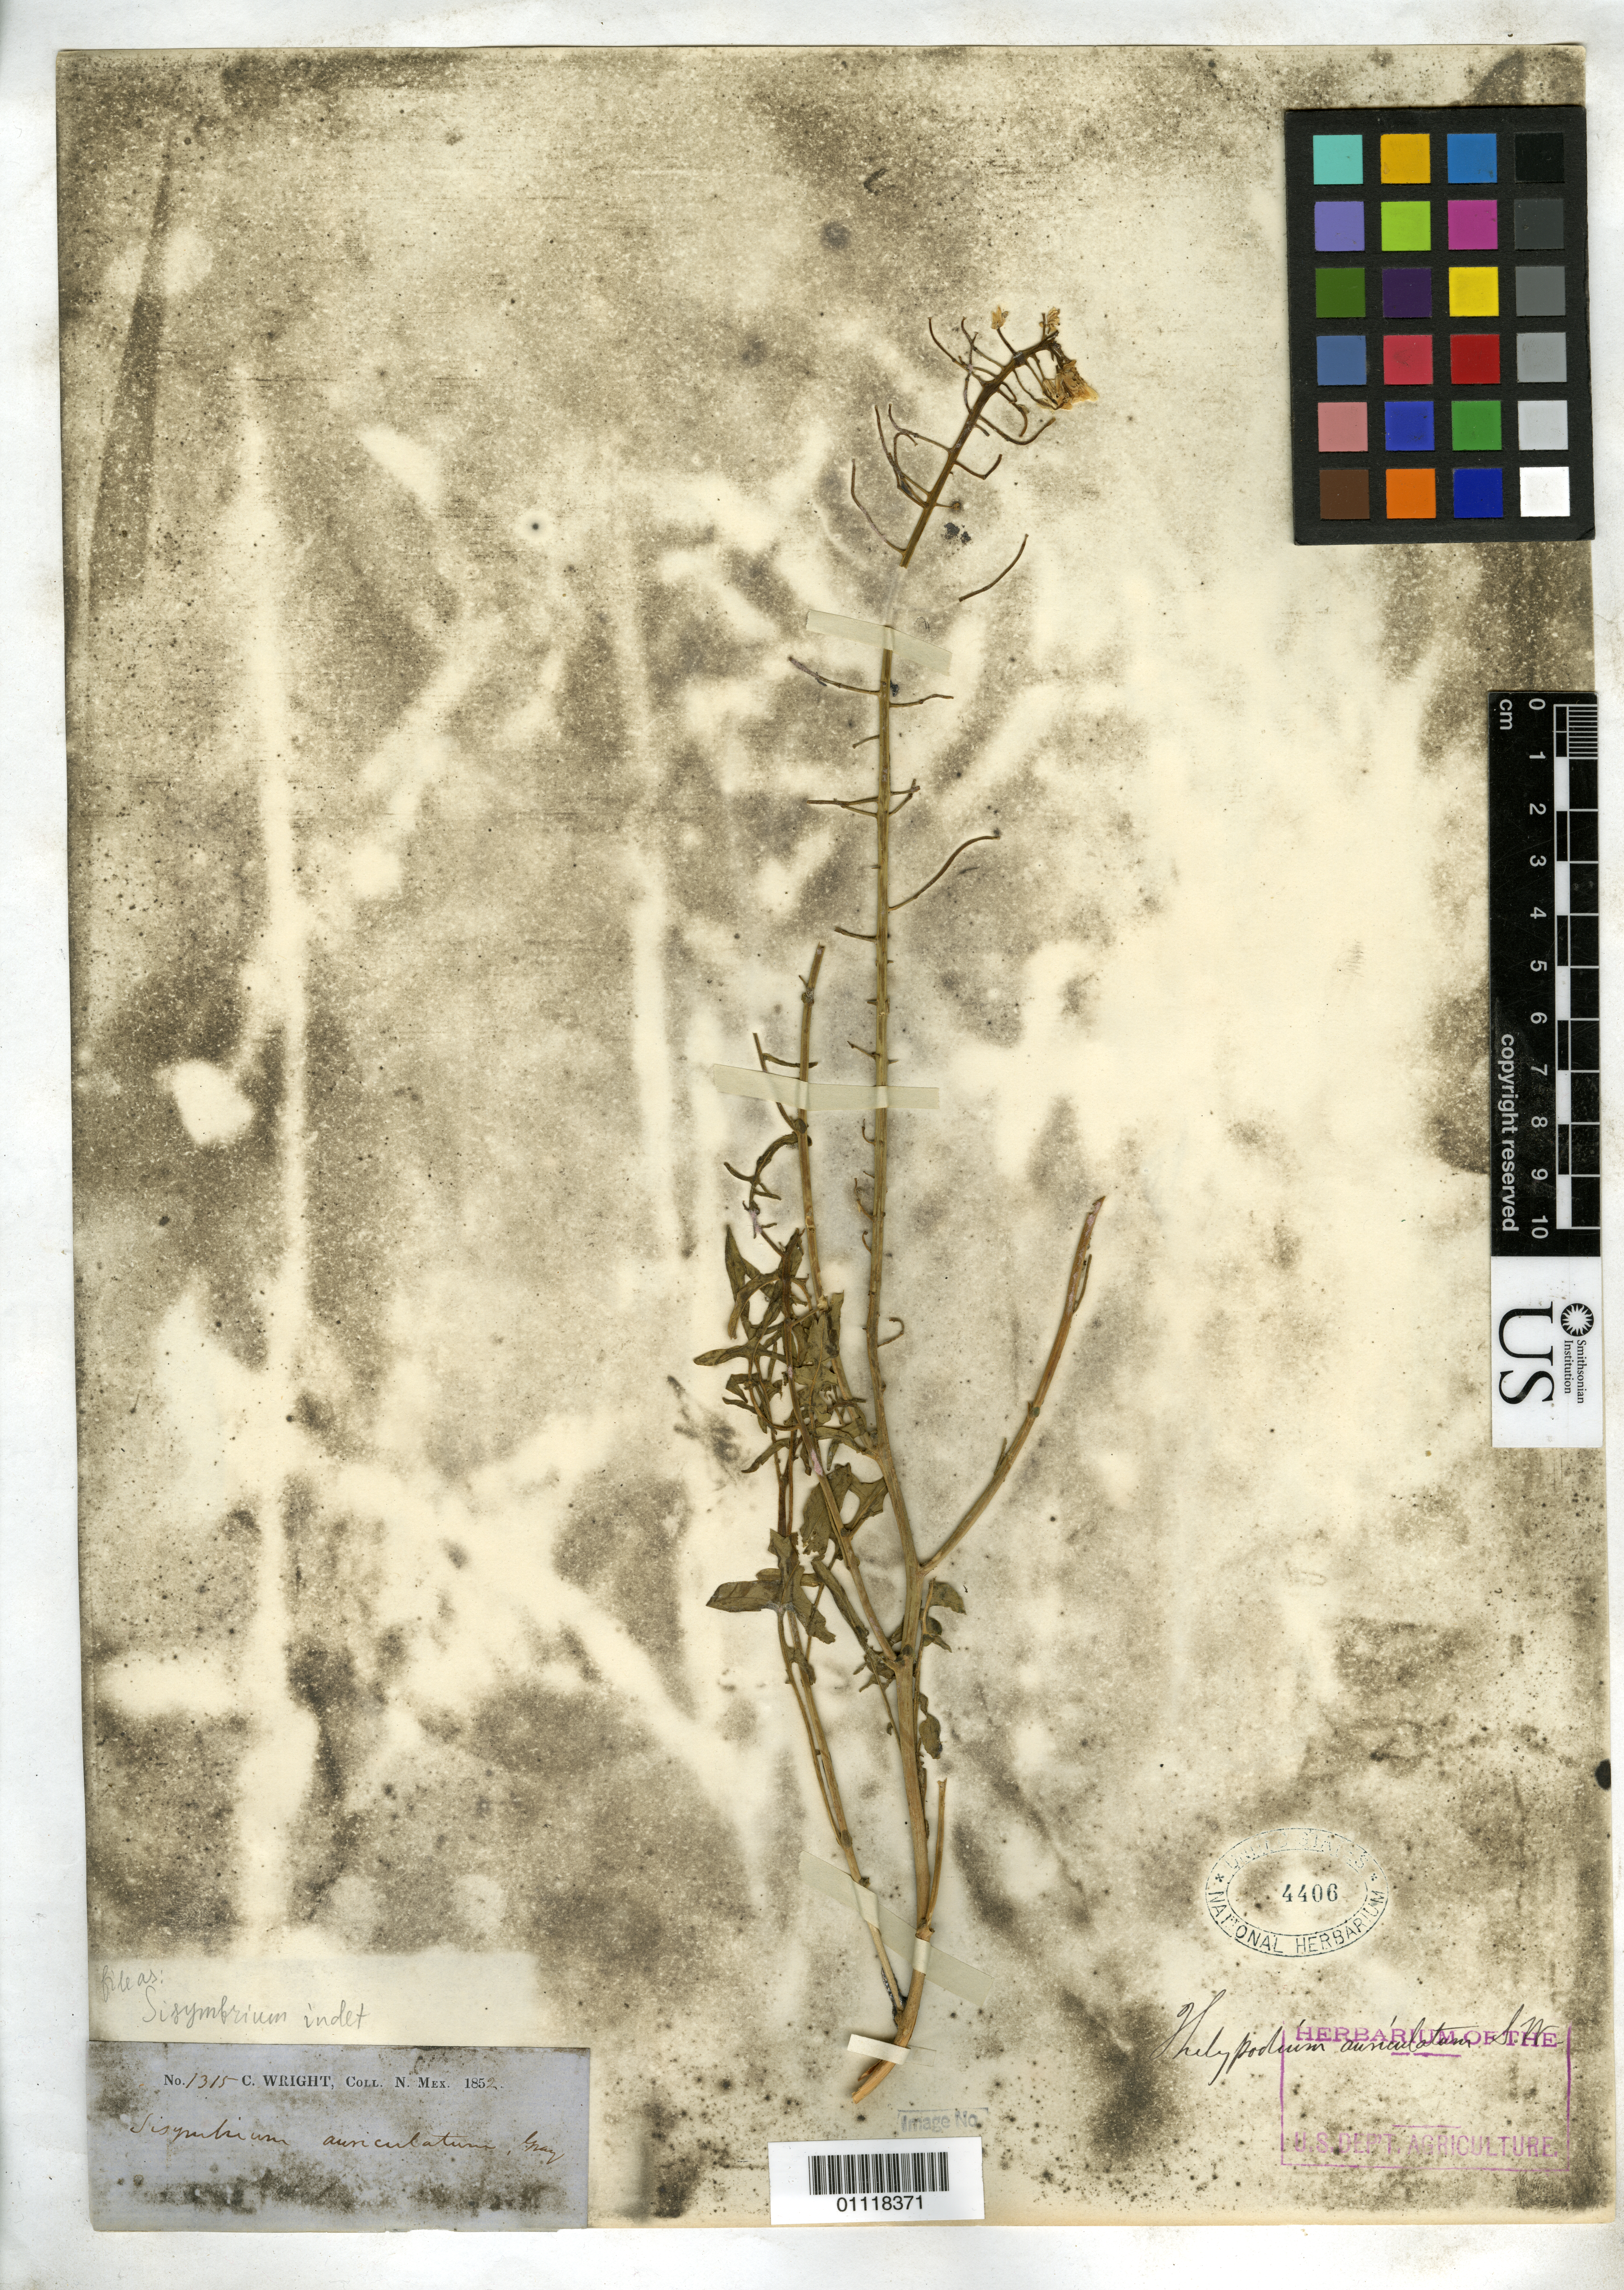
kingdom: Plantae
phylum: Tracheophyta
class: Magnoliopsida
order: Brassicales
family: Brassicaceae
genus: Sisymbrium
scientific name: Sisymbrium sp.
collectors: C. Wright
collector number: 1315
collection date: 1852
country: United States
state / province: New Mexico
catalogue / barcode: US 4406